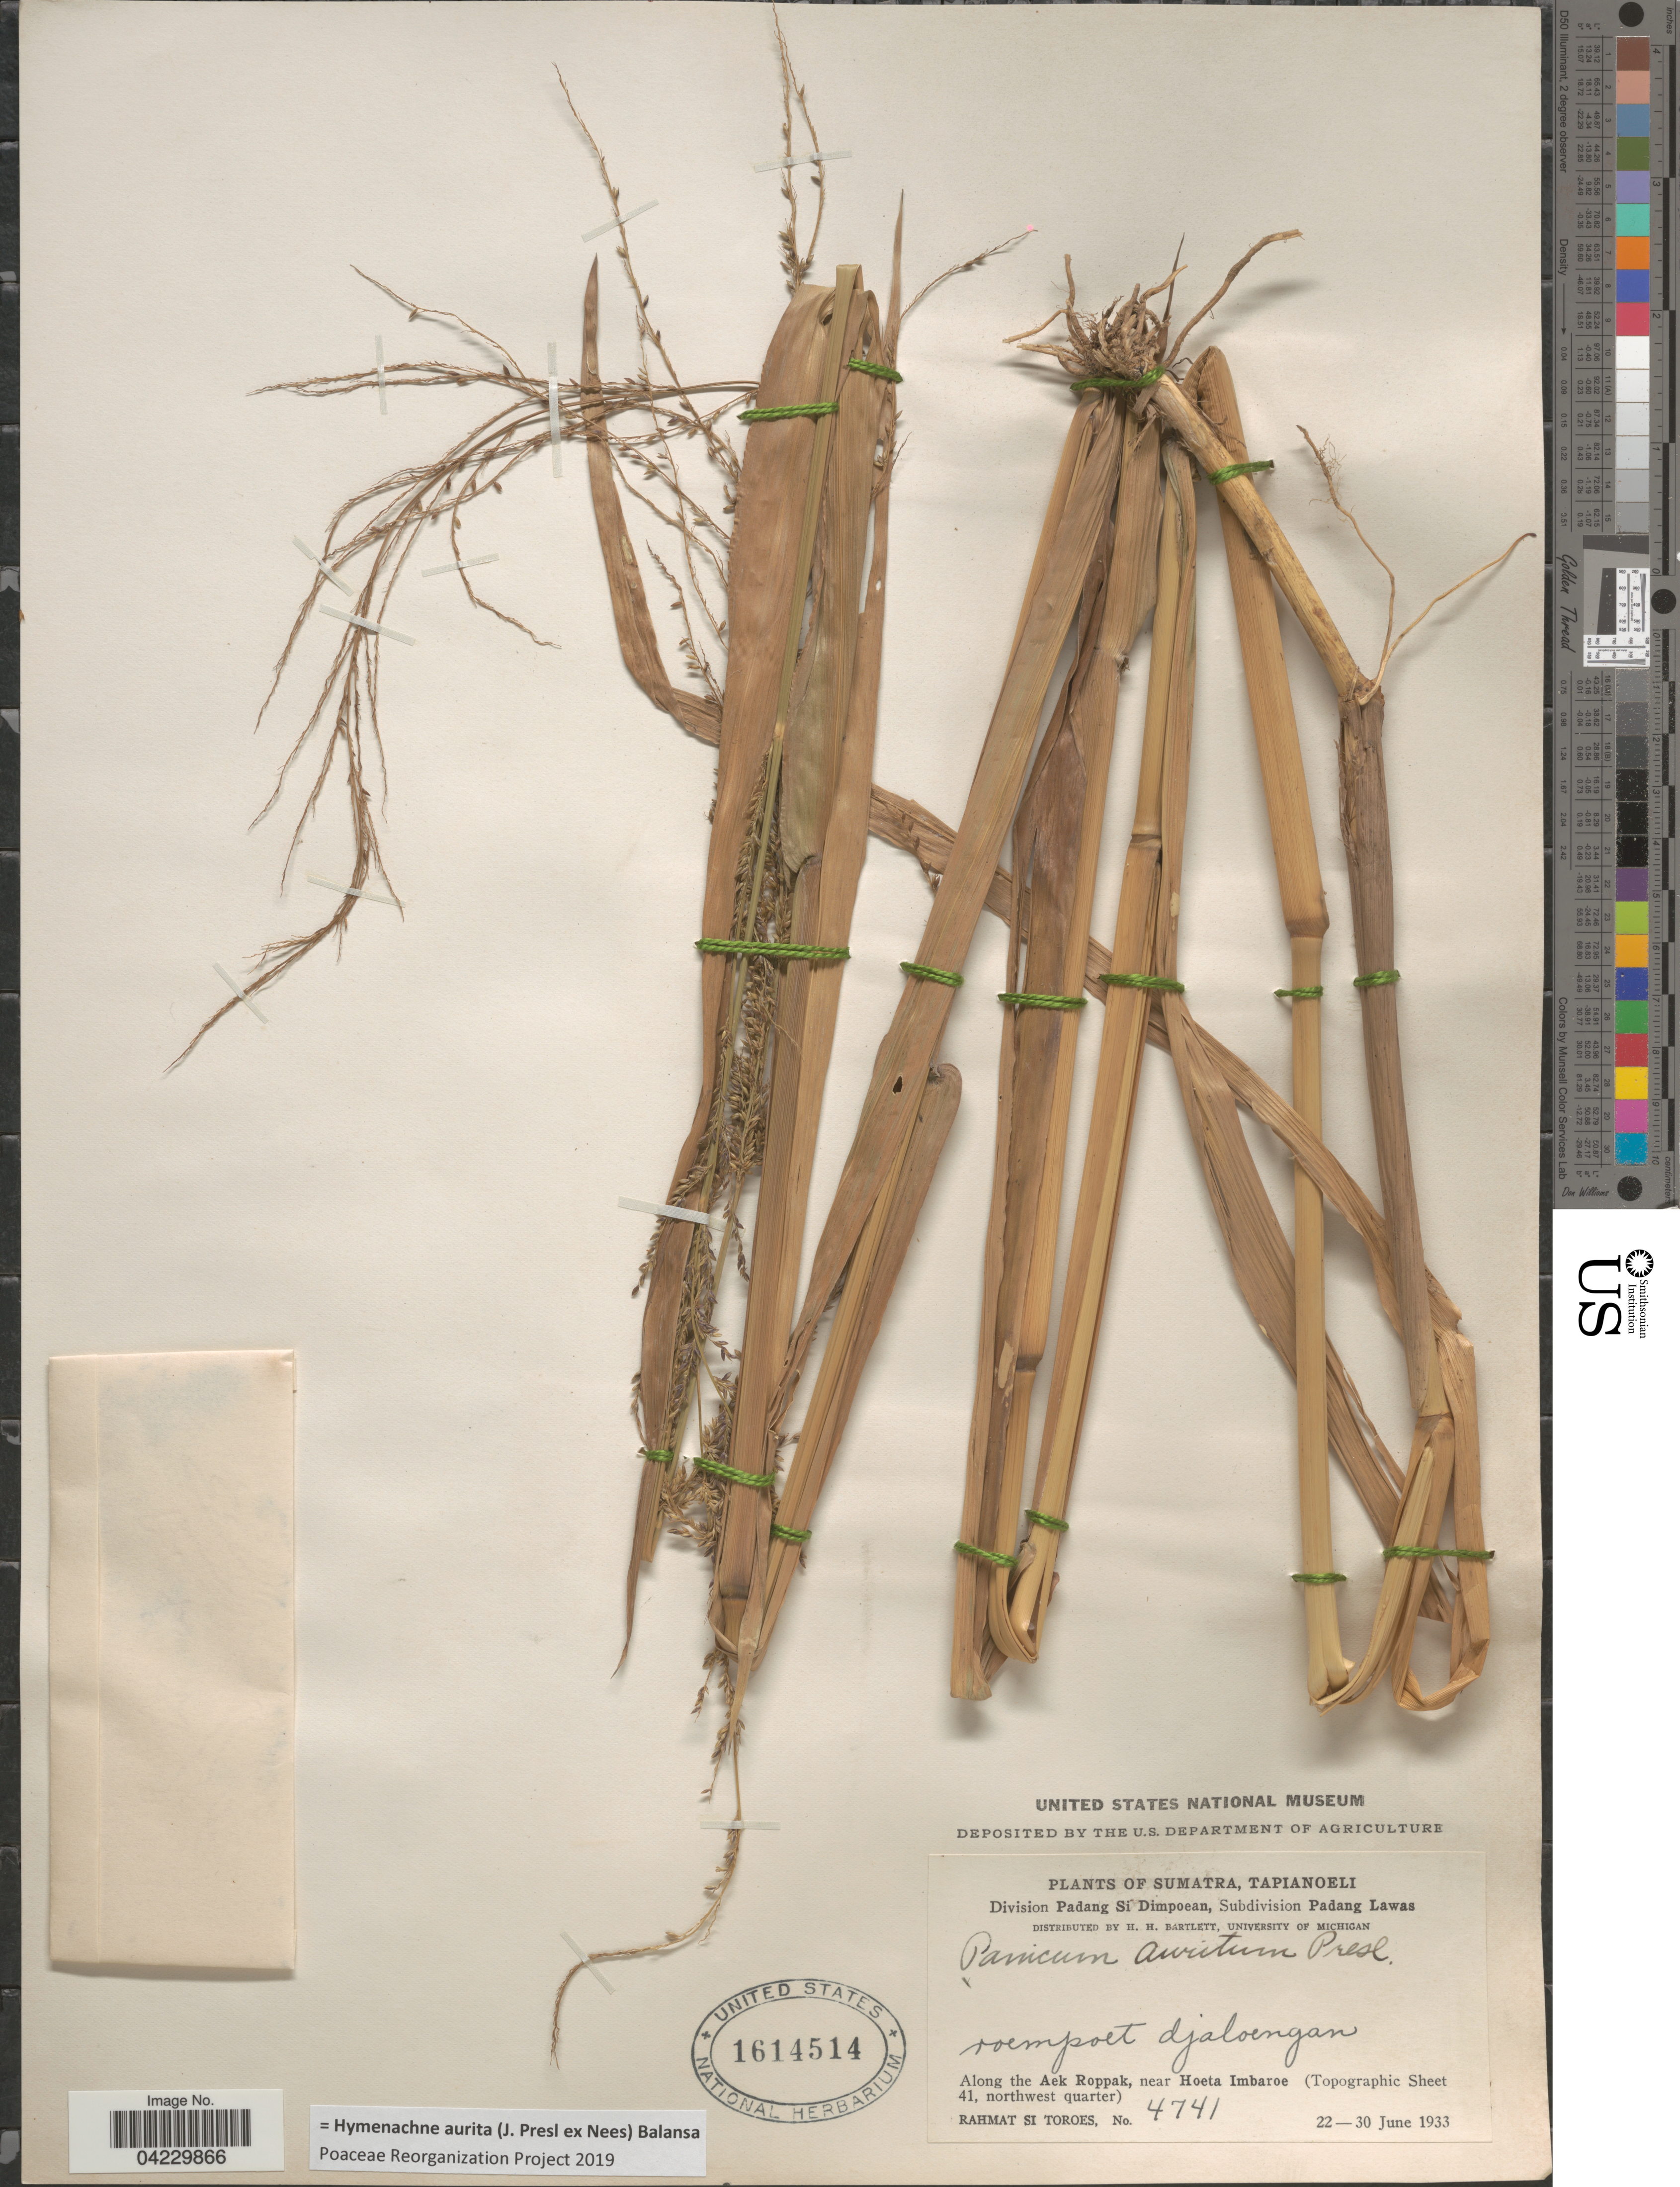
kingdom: Plantae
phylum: Tracheophyta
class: Liliopsida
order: Poales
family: Poaceae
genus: Hymenachne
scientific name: Hymenachne aurita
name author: (J. Presl ex Nees) Balansa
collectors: Rahmat Si Boeea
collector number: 4741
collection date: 1933-06-22/1933-06-30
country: Indonesia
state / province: Sumatra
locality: Tapianoeli. Division Padang Si Dimpoean, Subdivision Padang Lawas. Along the Aek Roppak, near Hoeta Imbaroe (Topographic Sheet 41, northwest quarter).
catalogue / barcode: US 1614514